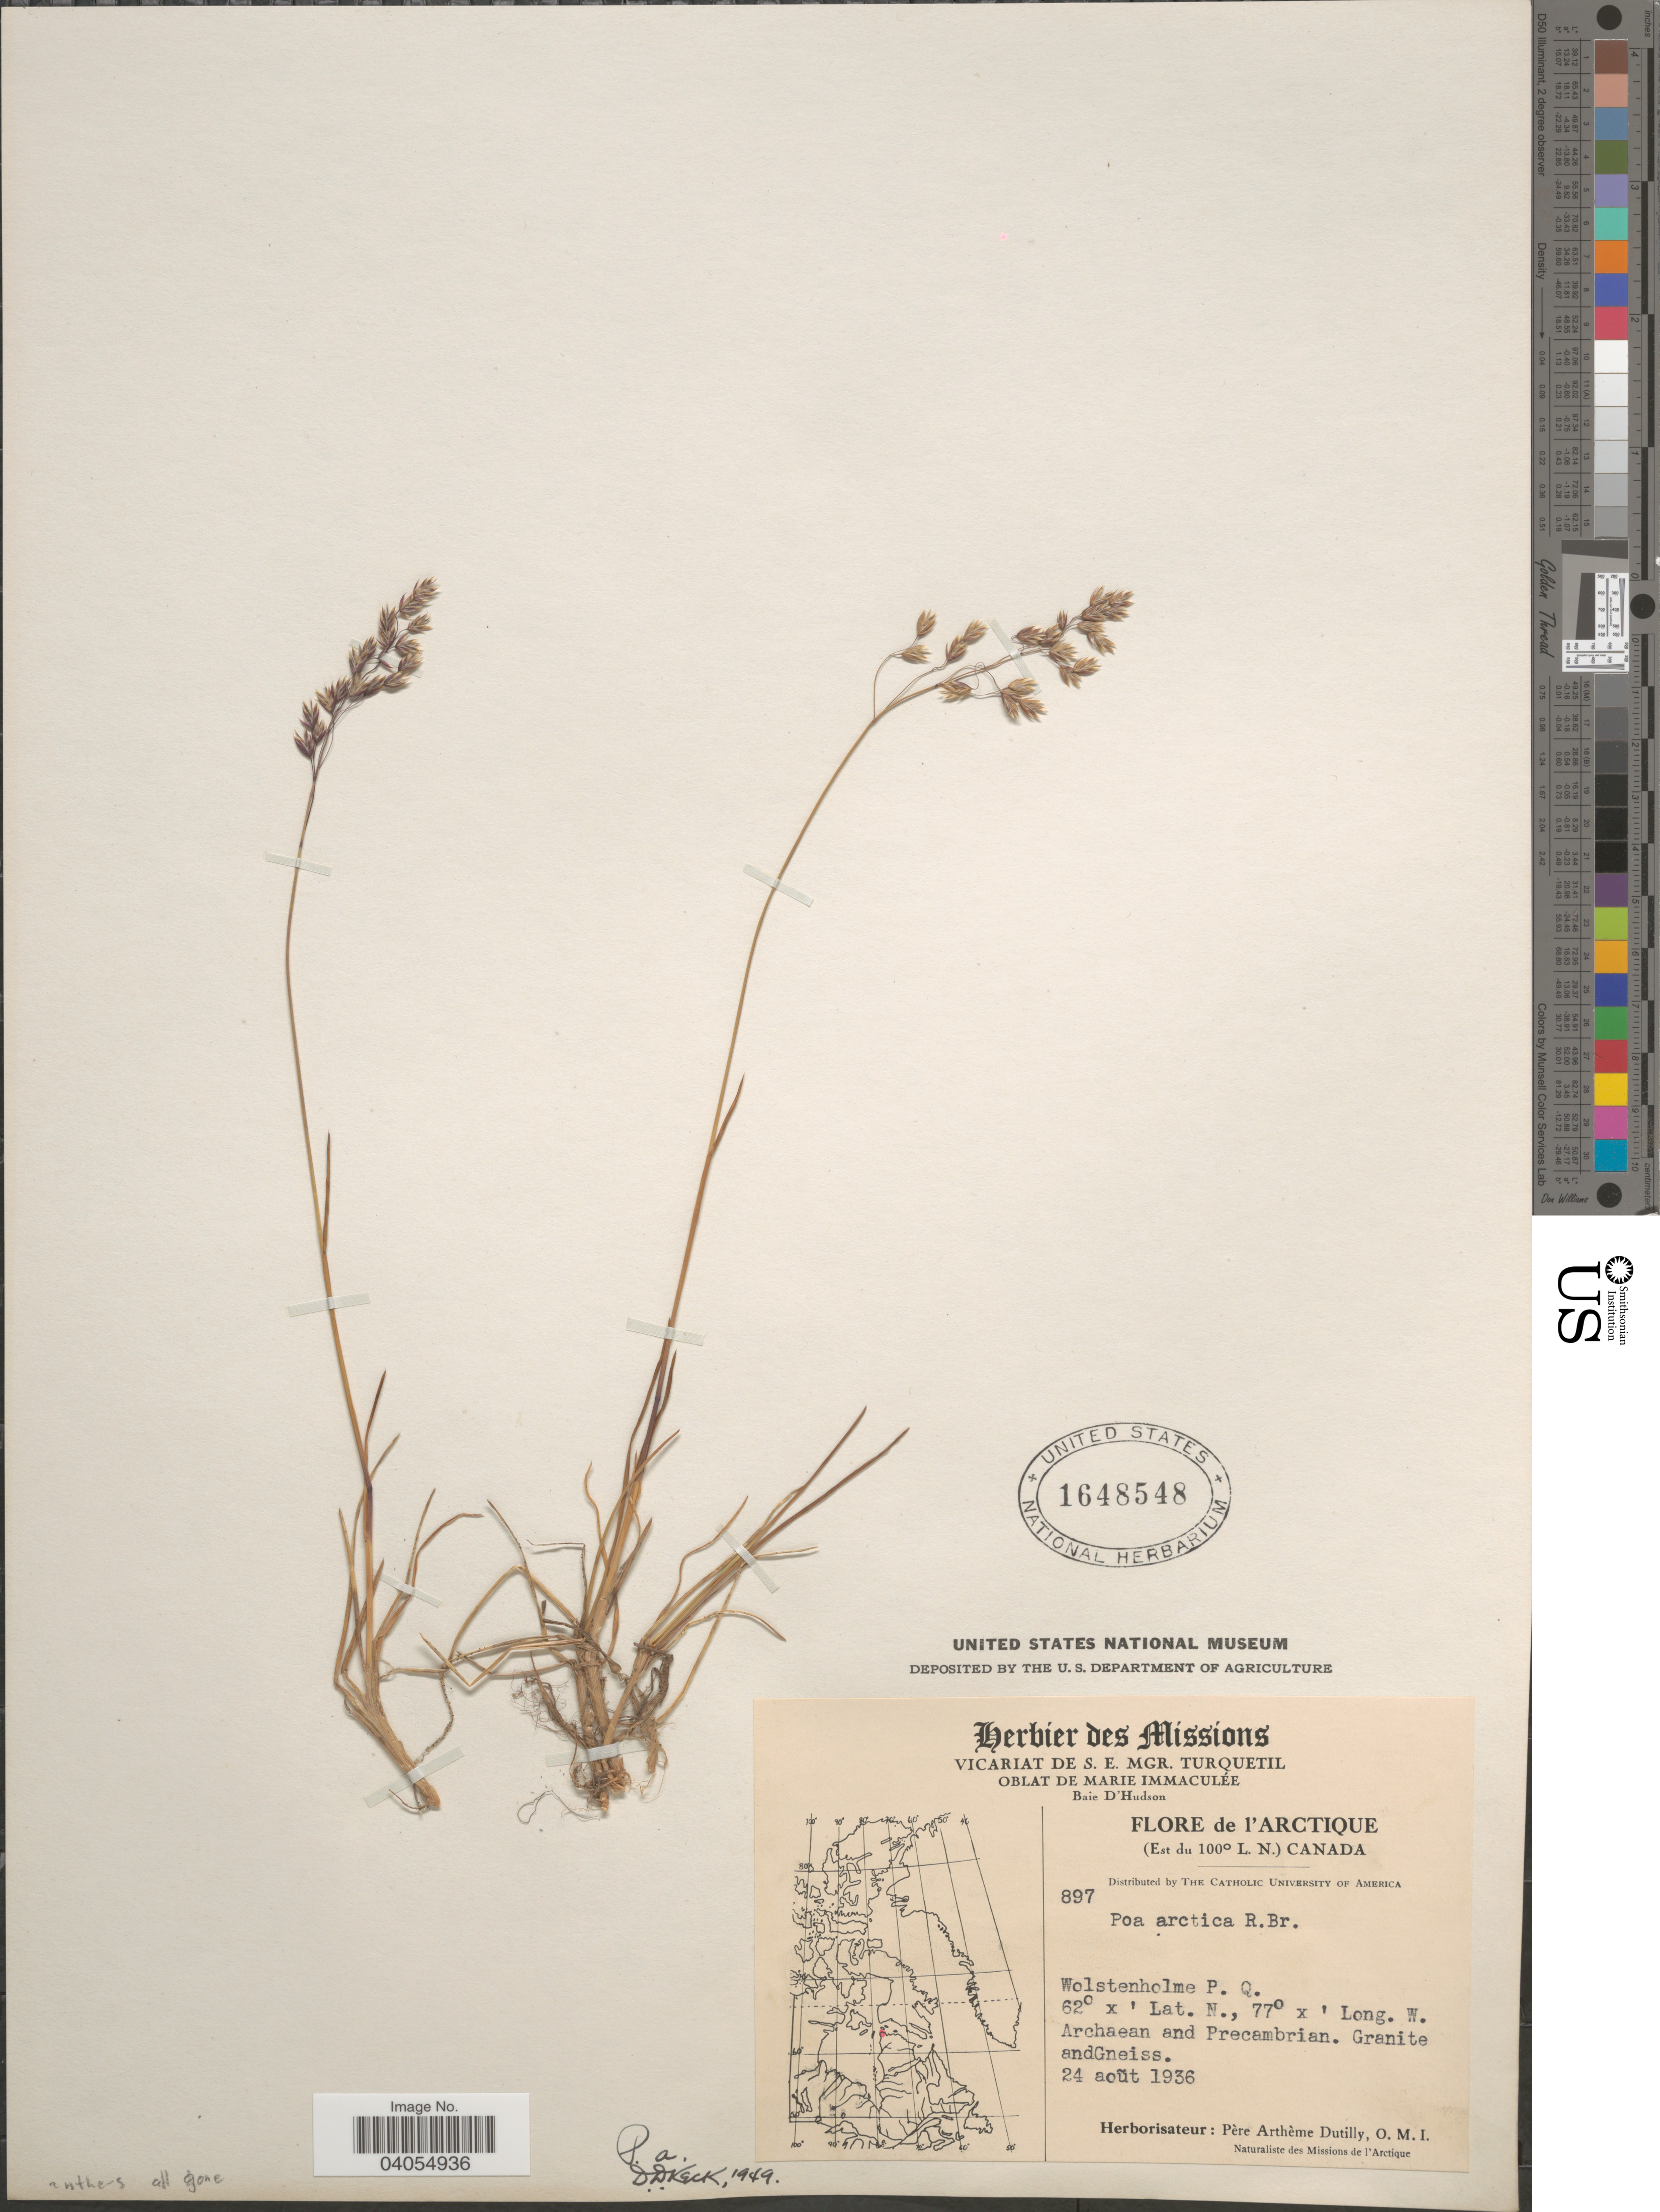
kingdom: Plantae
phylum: Tracheophyta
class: Liliopsida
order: Poales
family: Poaceae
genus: Poa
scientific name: Poa arctica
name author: R. Br.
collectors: P. Dutilly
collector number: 897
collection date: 1936-08-24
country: Canada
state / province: Quebec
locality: Arctique (Est du 100° L. N.) Wolstenholme P. Q.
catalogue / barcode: US 1648548